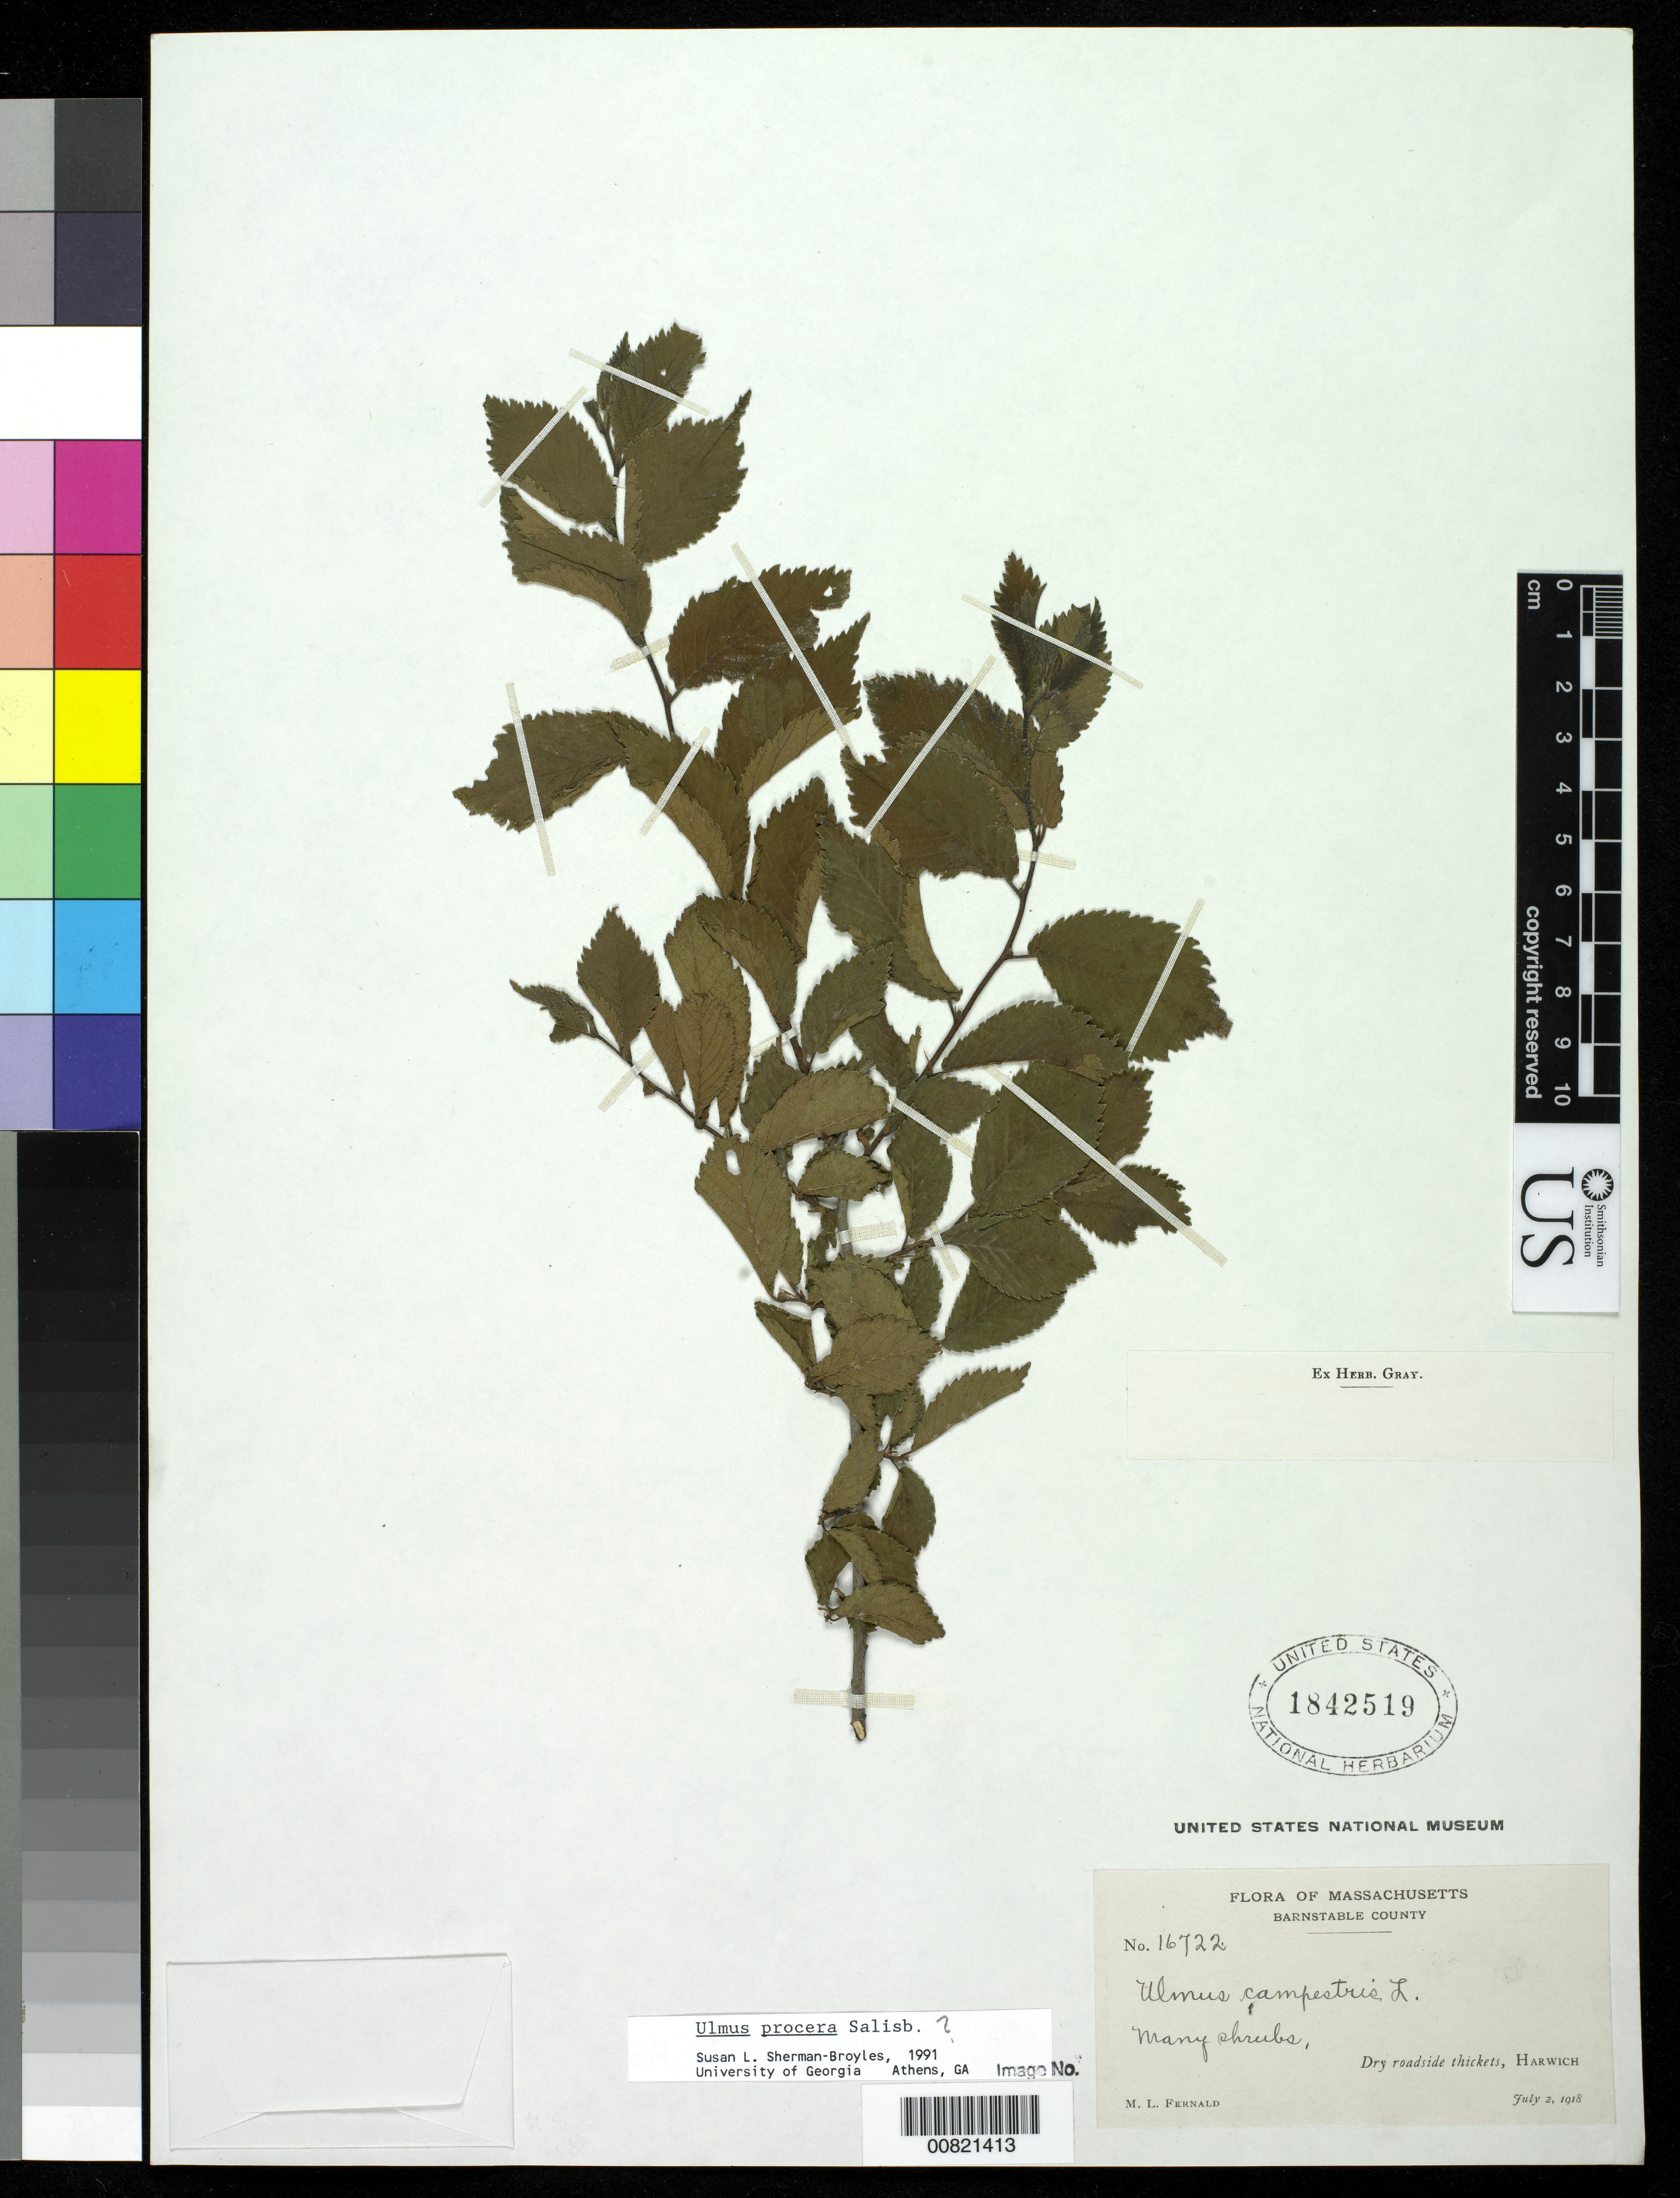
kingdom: Plantae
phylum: Tracheophyta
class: Magnoliopsida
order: Rosales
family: Ulmaceae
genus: Ulmus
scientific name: Ulmus procera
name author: Salisb.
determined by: Sherman-Broyles, Susan L., (GA), University of Georgia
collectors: M. L. Fernald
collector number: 16722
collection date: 1918-07-02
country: United States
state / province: Massachusetts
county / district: Barnstable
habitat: Many shrubs, dry roadside thickets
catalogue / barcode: US 1842519